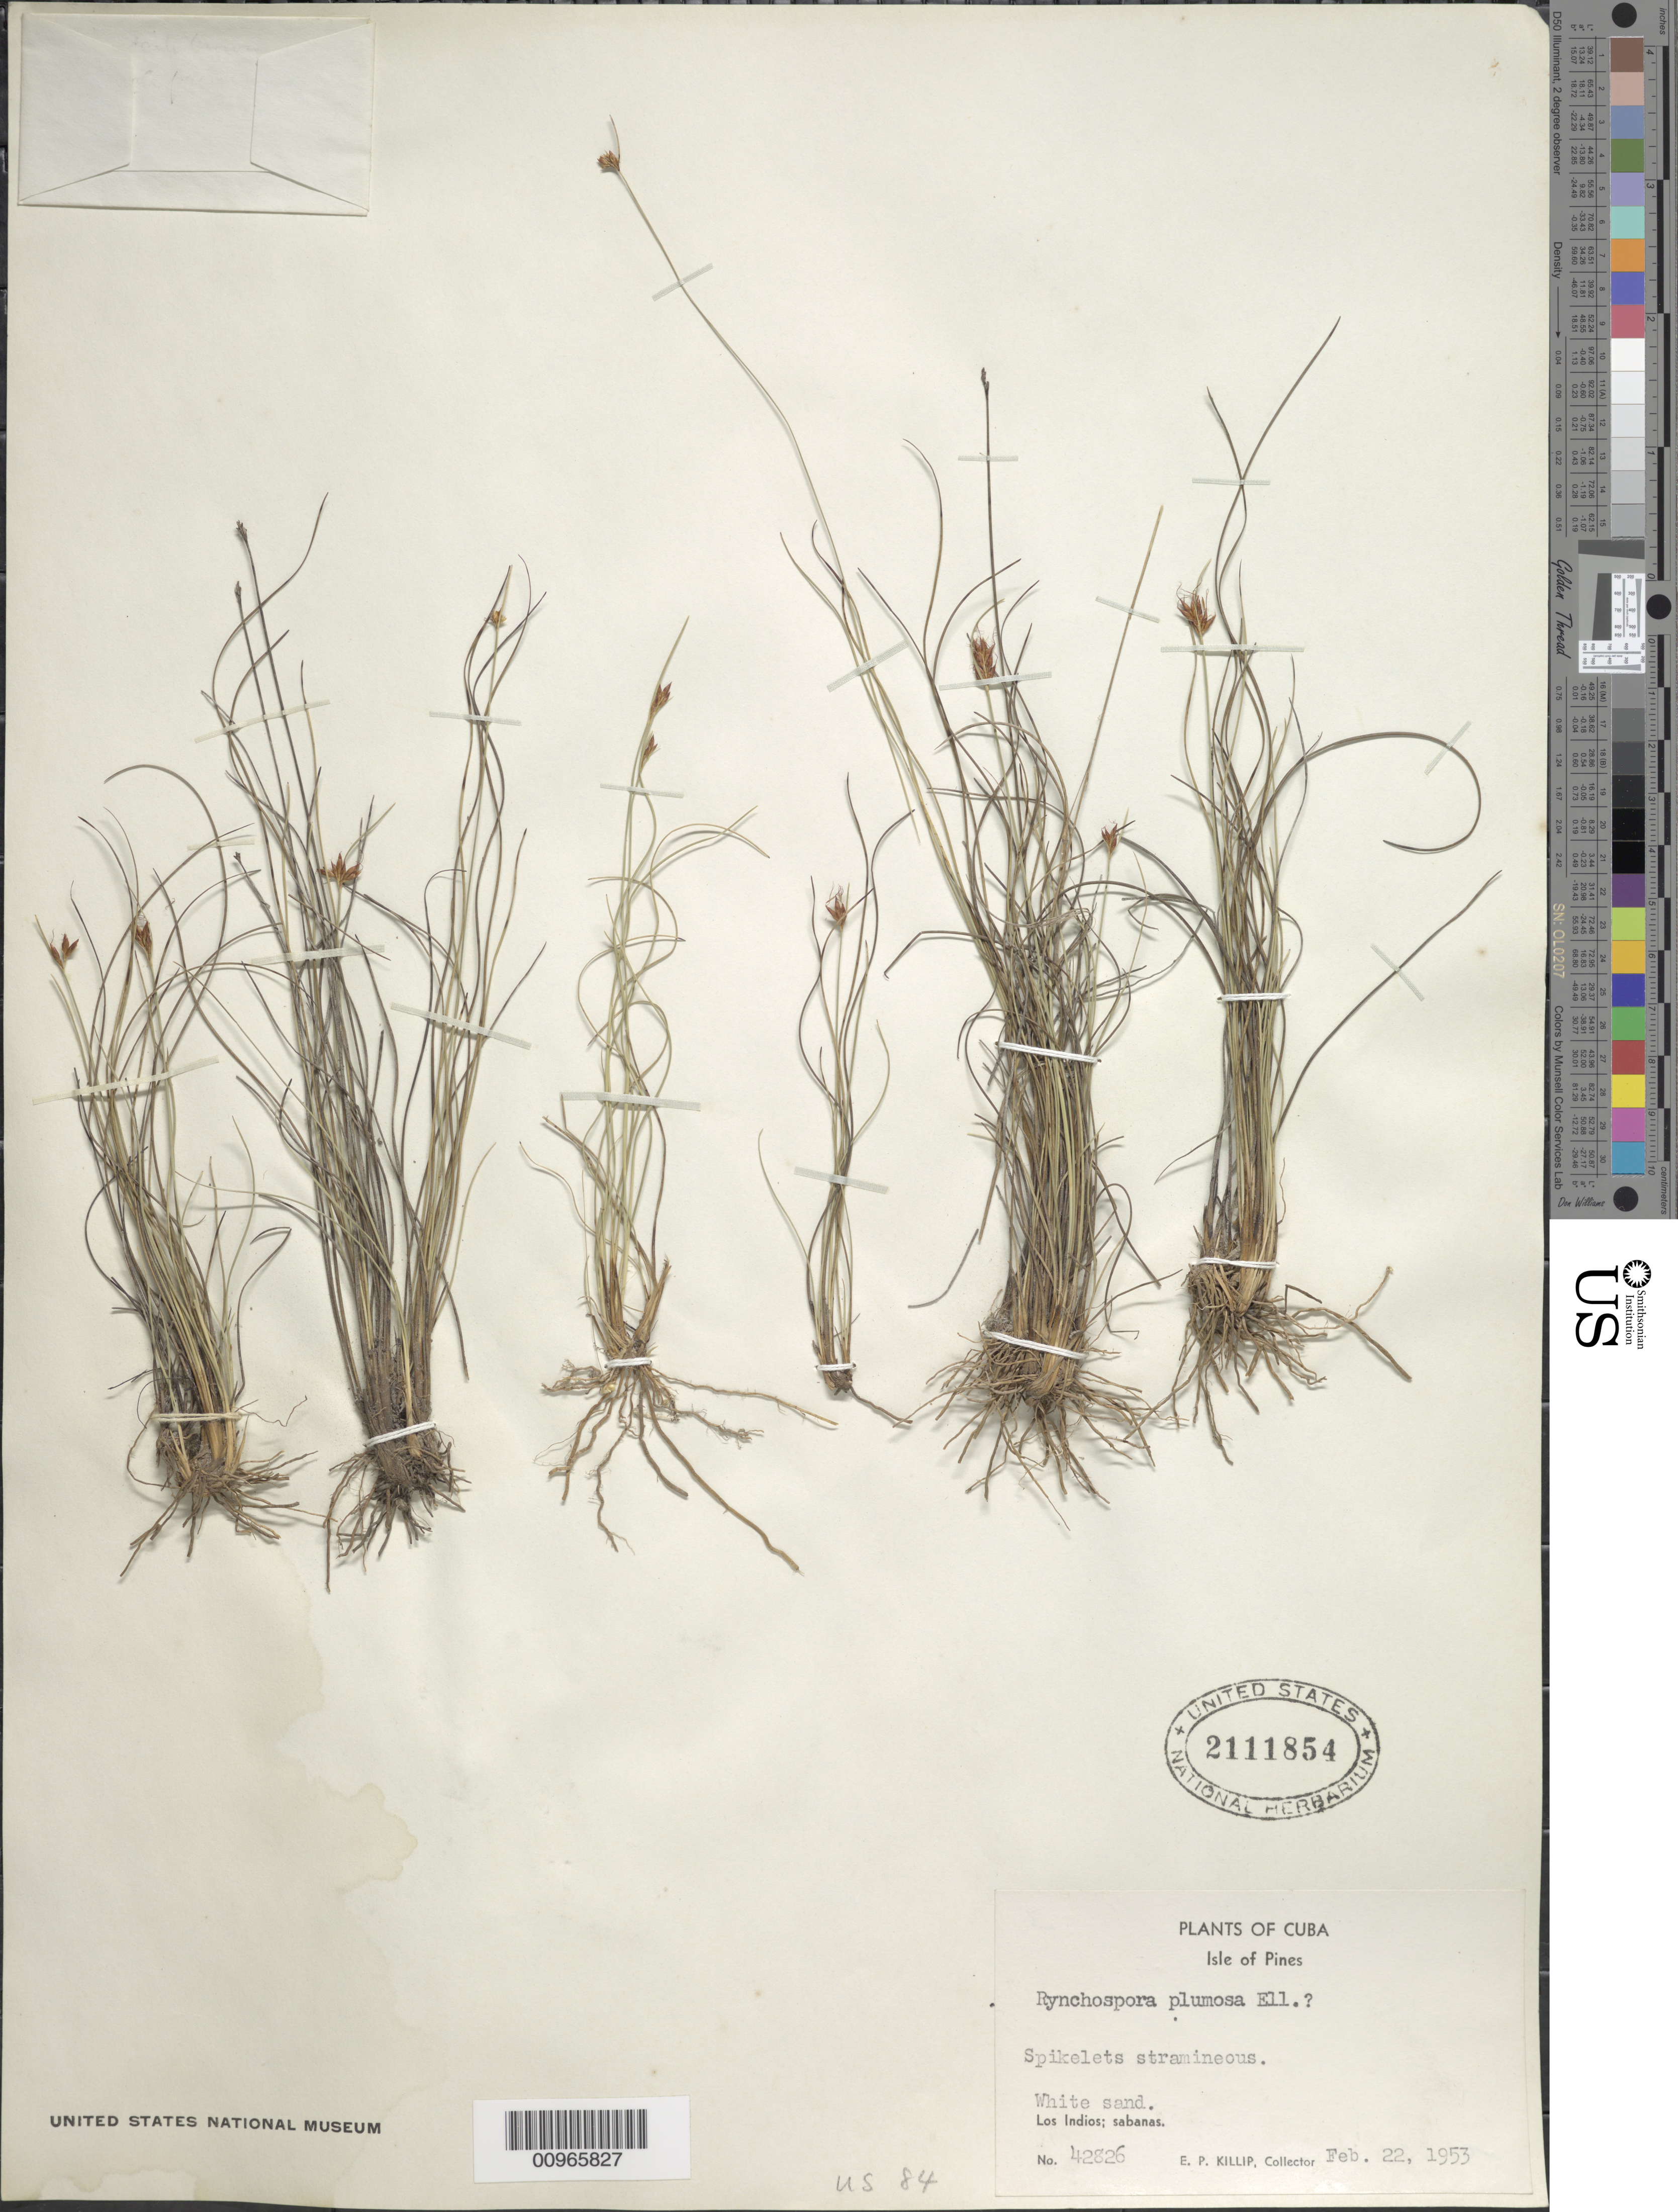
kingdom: Plantae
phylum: Tracheophyta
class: Liliopsida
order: Poales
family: Cyperaceae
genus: Rhynchospora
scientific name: Rhynchospora plumosa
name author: Elliott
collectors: E. P. Killip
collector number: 42826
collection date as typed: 22 Feb 1953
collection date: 1953-02-22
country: Cuba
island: Isla de la Juventud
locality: Los Indios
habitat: White-sand sabanas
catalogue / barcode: US 2111854